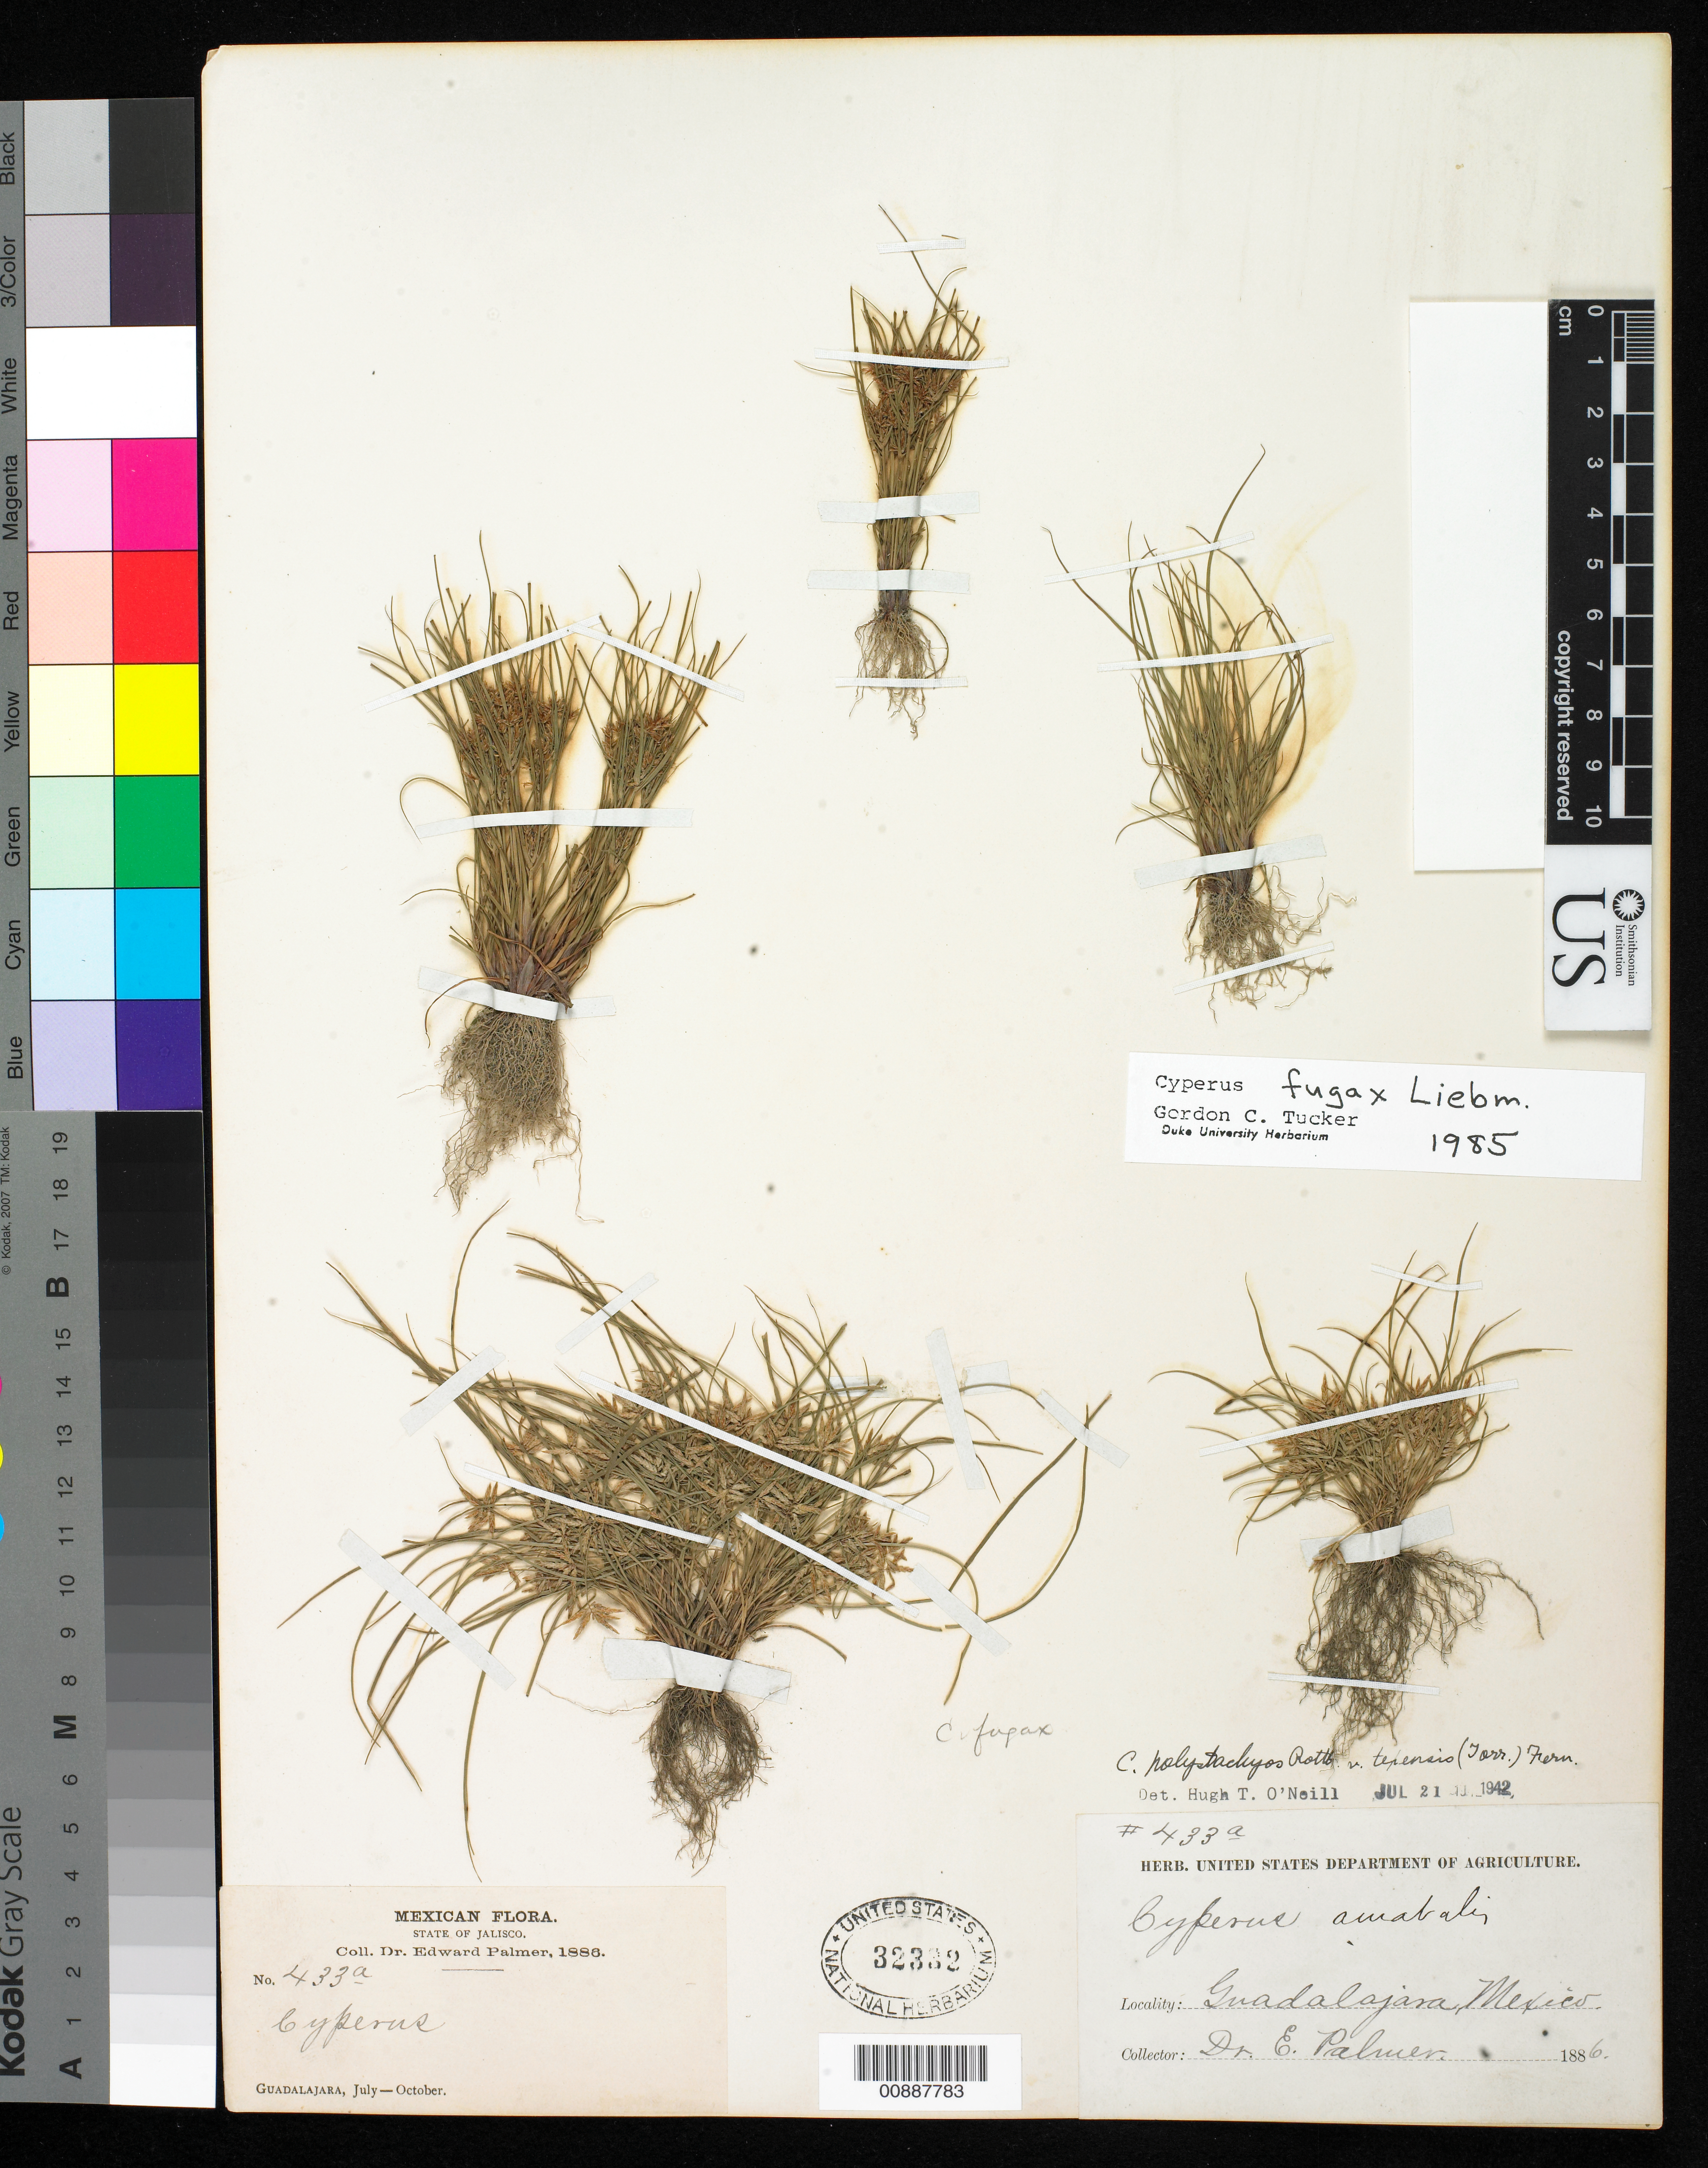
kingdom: Plantae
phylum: Tracheophyta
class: Liliopsida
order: Poales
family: Cyperaceae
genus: Cyperus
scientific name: Cyperus fugax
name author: Liebm.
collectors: E. Palmer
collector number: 433 a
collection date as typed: Jul 1886 to -- Oct 1886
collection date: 1886-07/1886-10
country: Mexico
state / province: Jalisco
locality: Guadalajara, Jalisco.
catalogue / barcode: US 32332